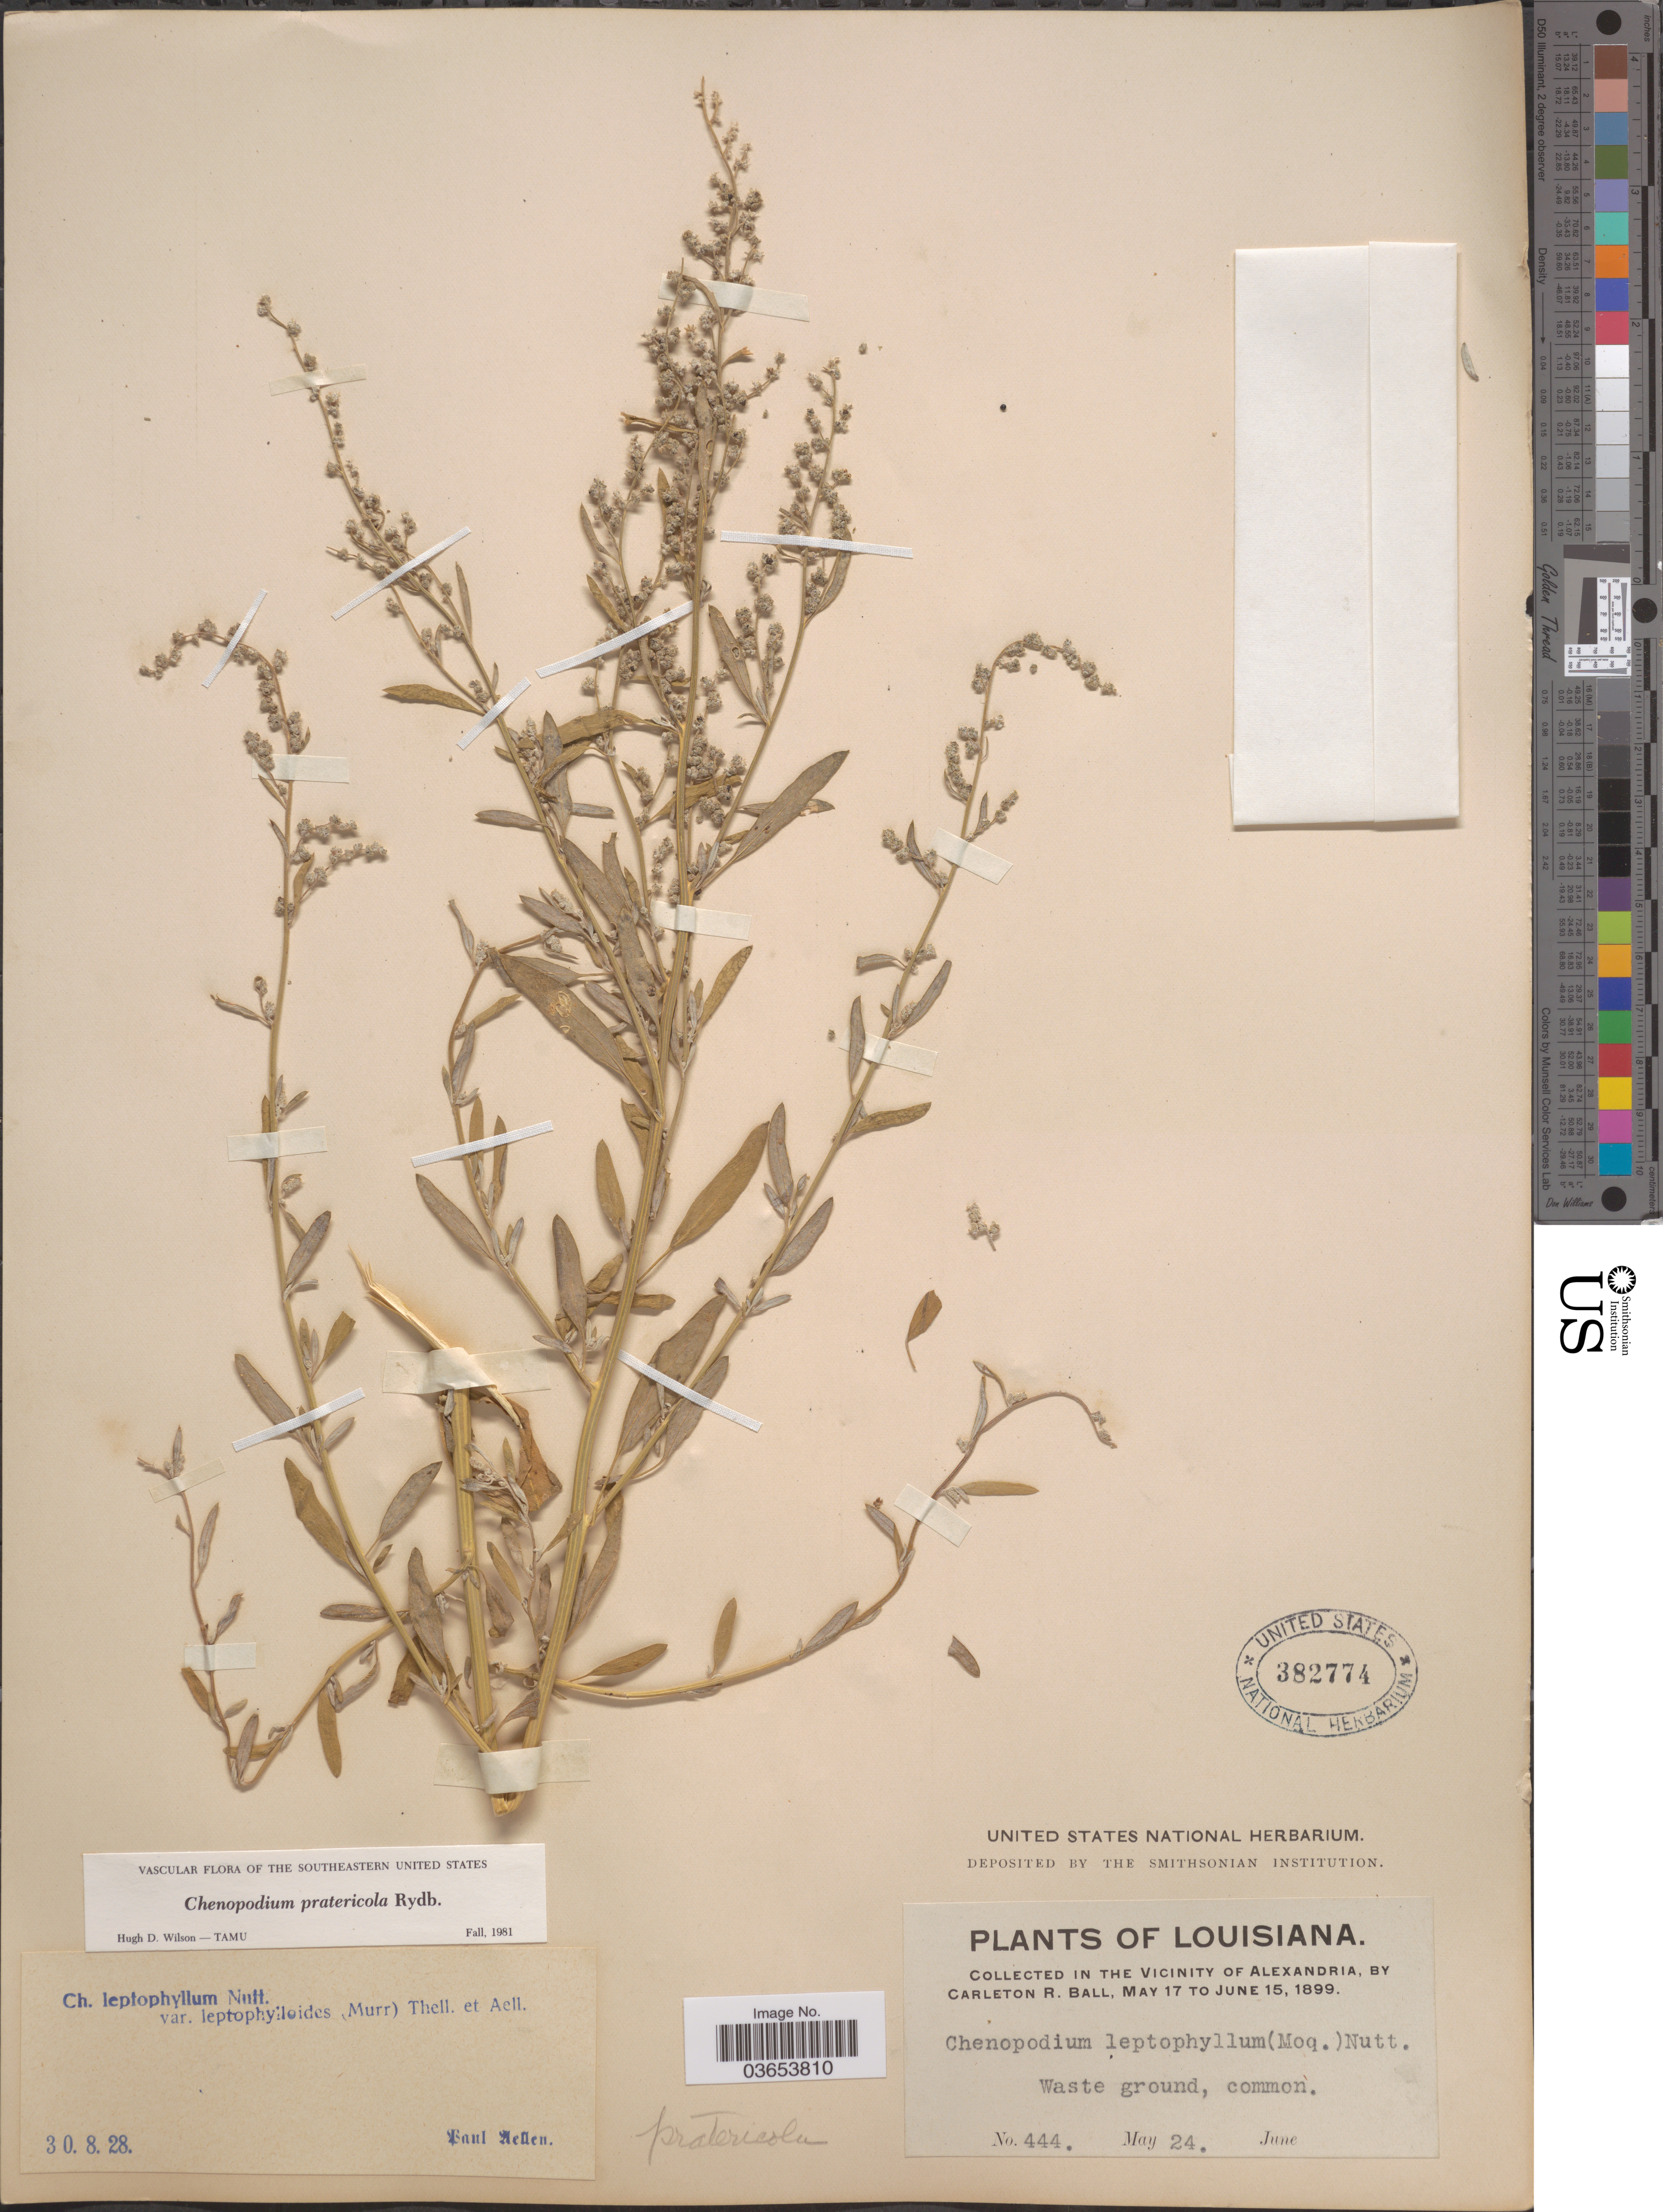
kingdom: Plantae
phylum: Tracheophyta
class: Magnoliopsida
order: Caryophyllales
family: Amaranthaceae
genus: Chenopodium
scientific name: Chenopodium pratericola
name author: Rydb.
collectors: C. R. Ball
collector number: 444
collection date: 1899-05-24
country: United States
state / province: Louisiana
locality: Vicinity of Alexandria.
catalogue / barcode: US 382774